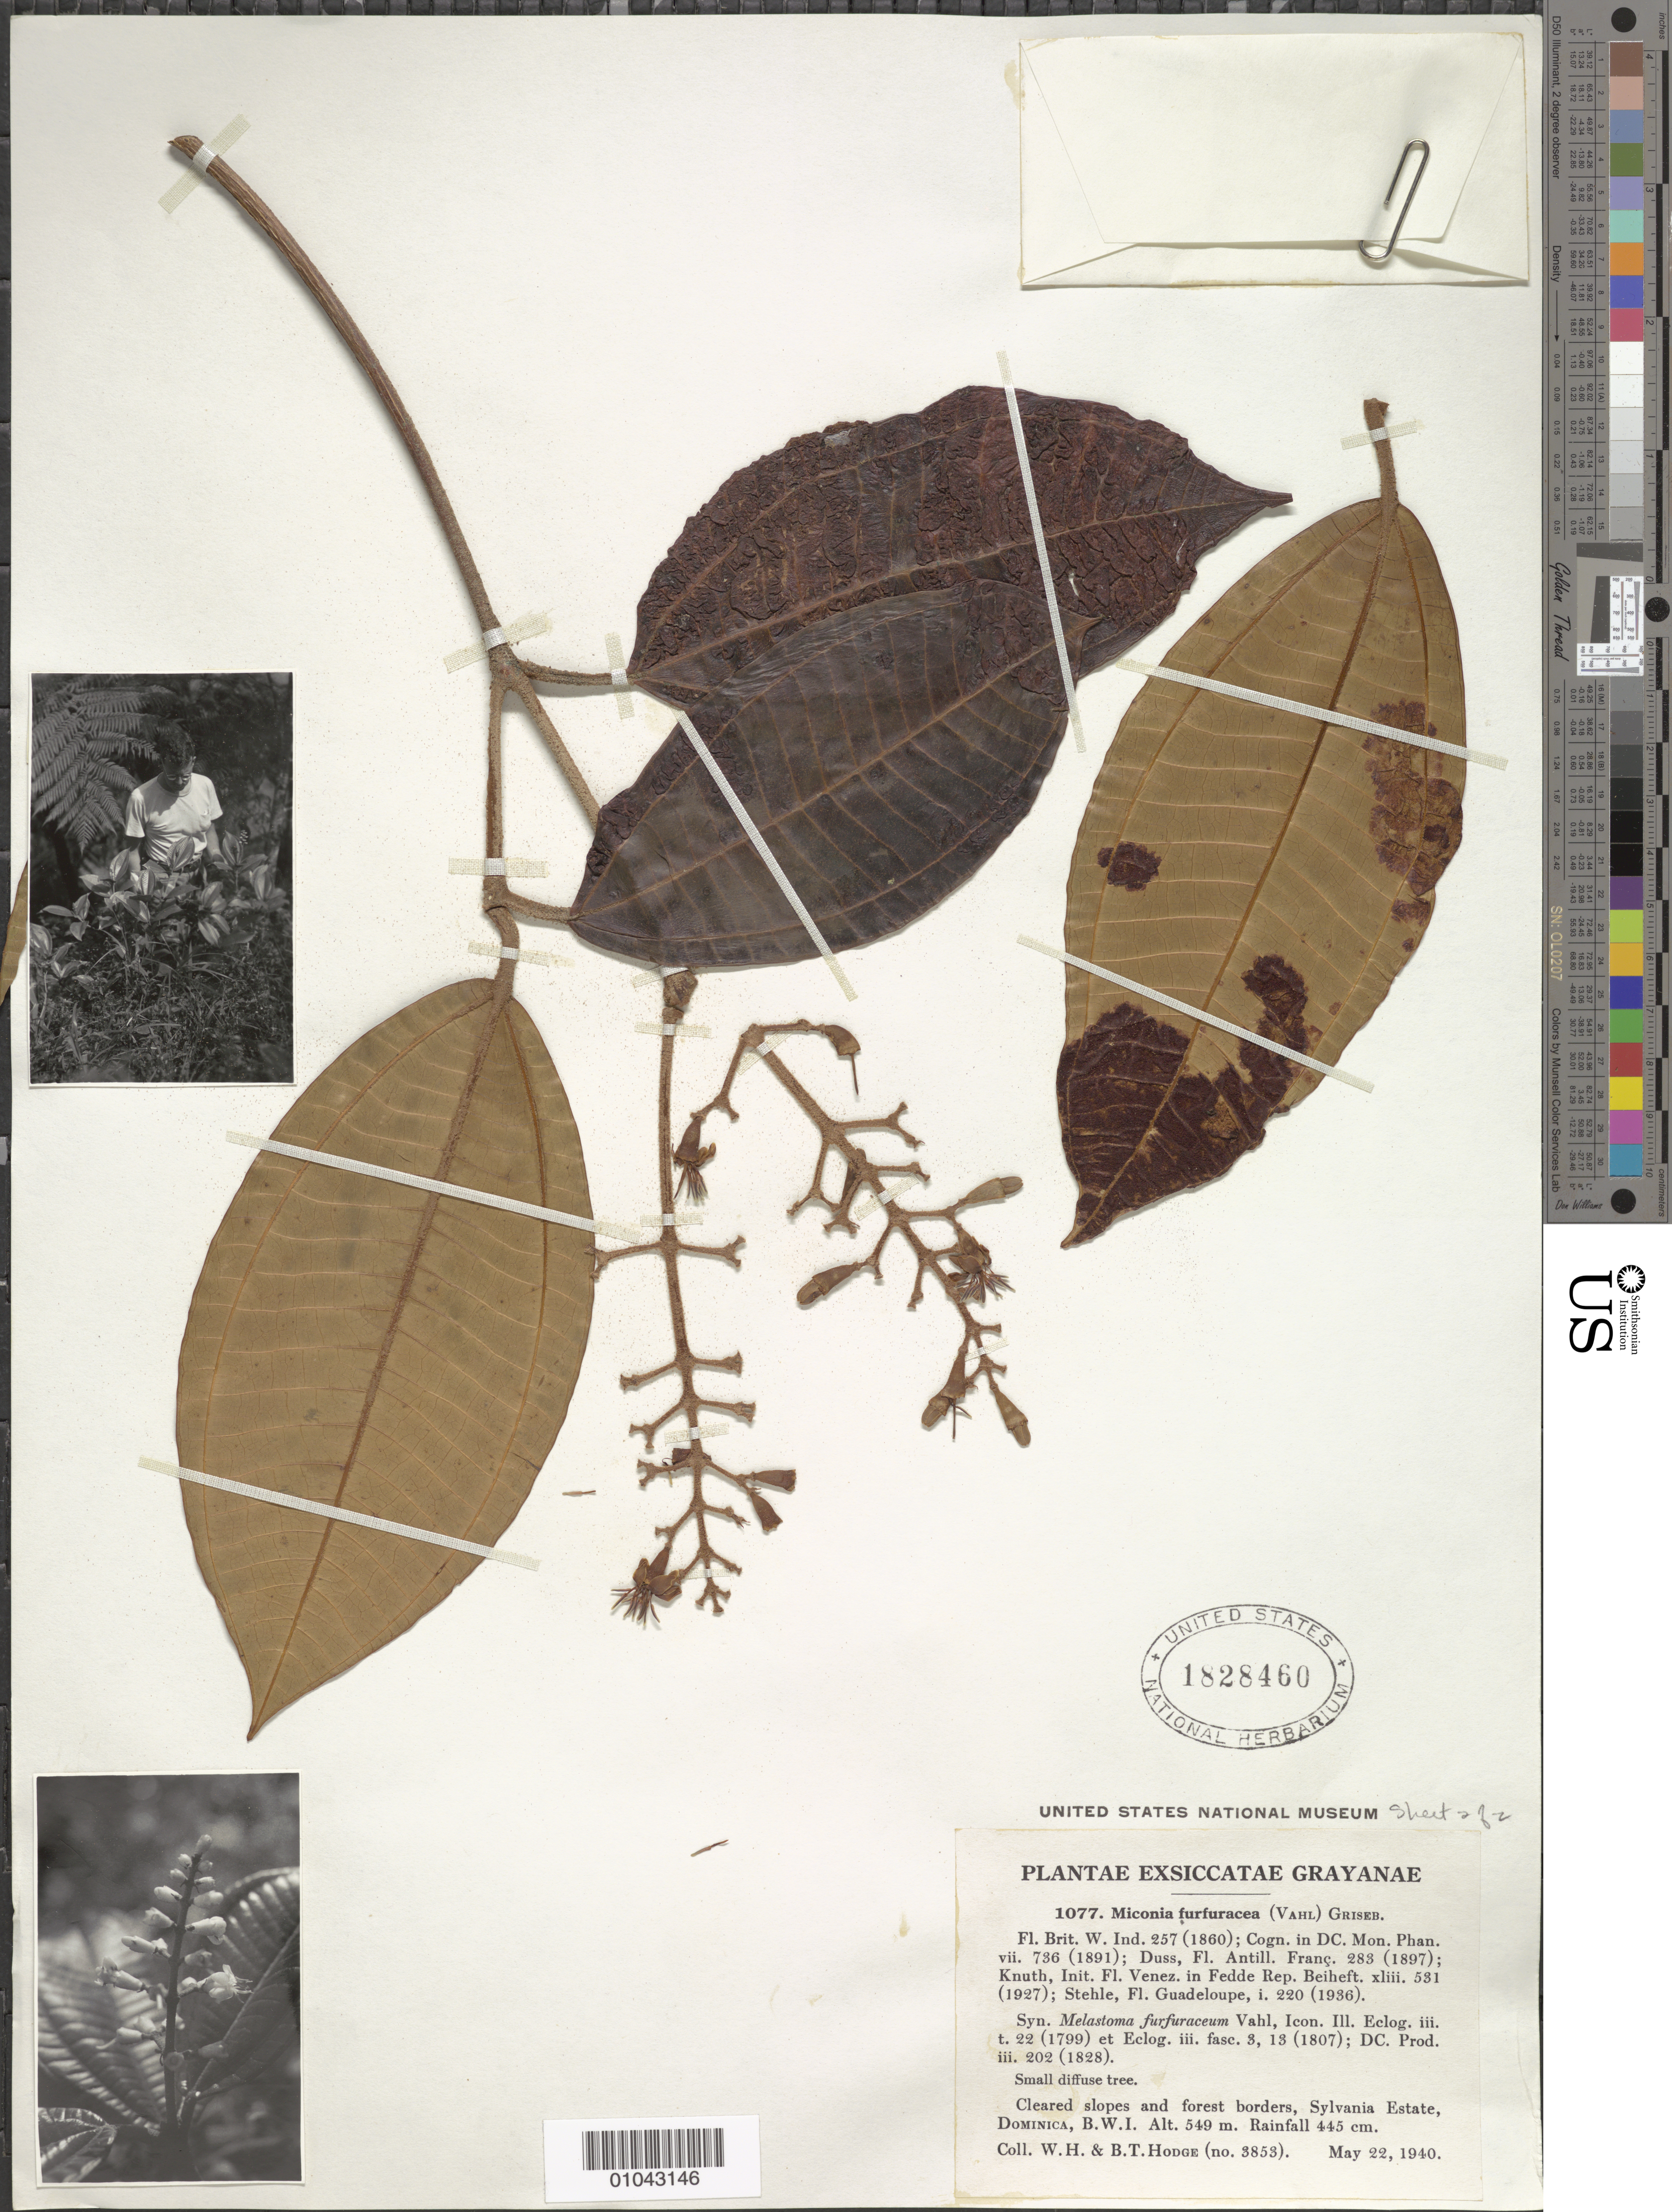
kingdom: Plantae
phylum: Tracheophyta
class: Magnoliopsida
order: Myrtales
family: Melastomataceae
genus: Miconia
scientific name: Miconia furfuracea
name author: (Vahl) Griseb.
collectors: W. Hodge & B. Hodge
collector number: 3853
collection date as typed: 22 May 1940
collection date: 1940-05-22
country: Dominica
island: Dominica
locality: Sylvania Estate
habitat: Cleared slopes and forest borders, rainfall 445 cm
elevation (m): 549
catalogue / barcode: US 1828460